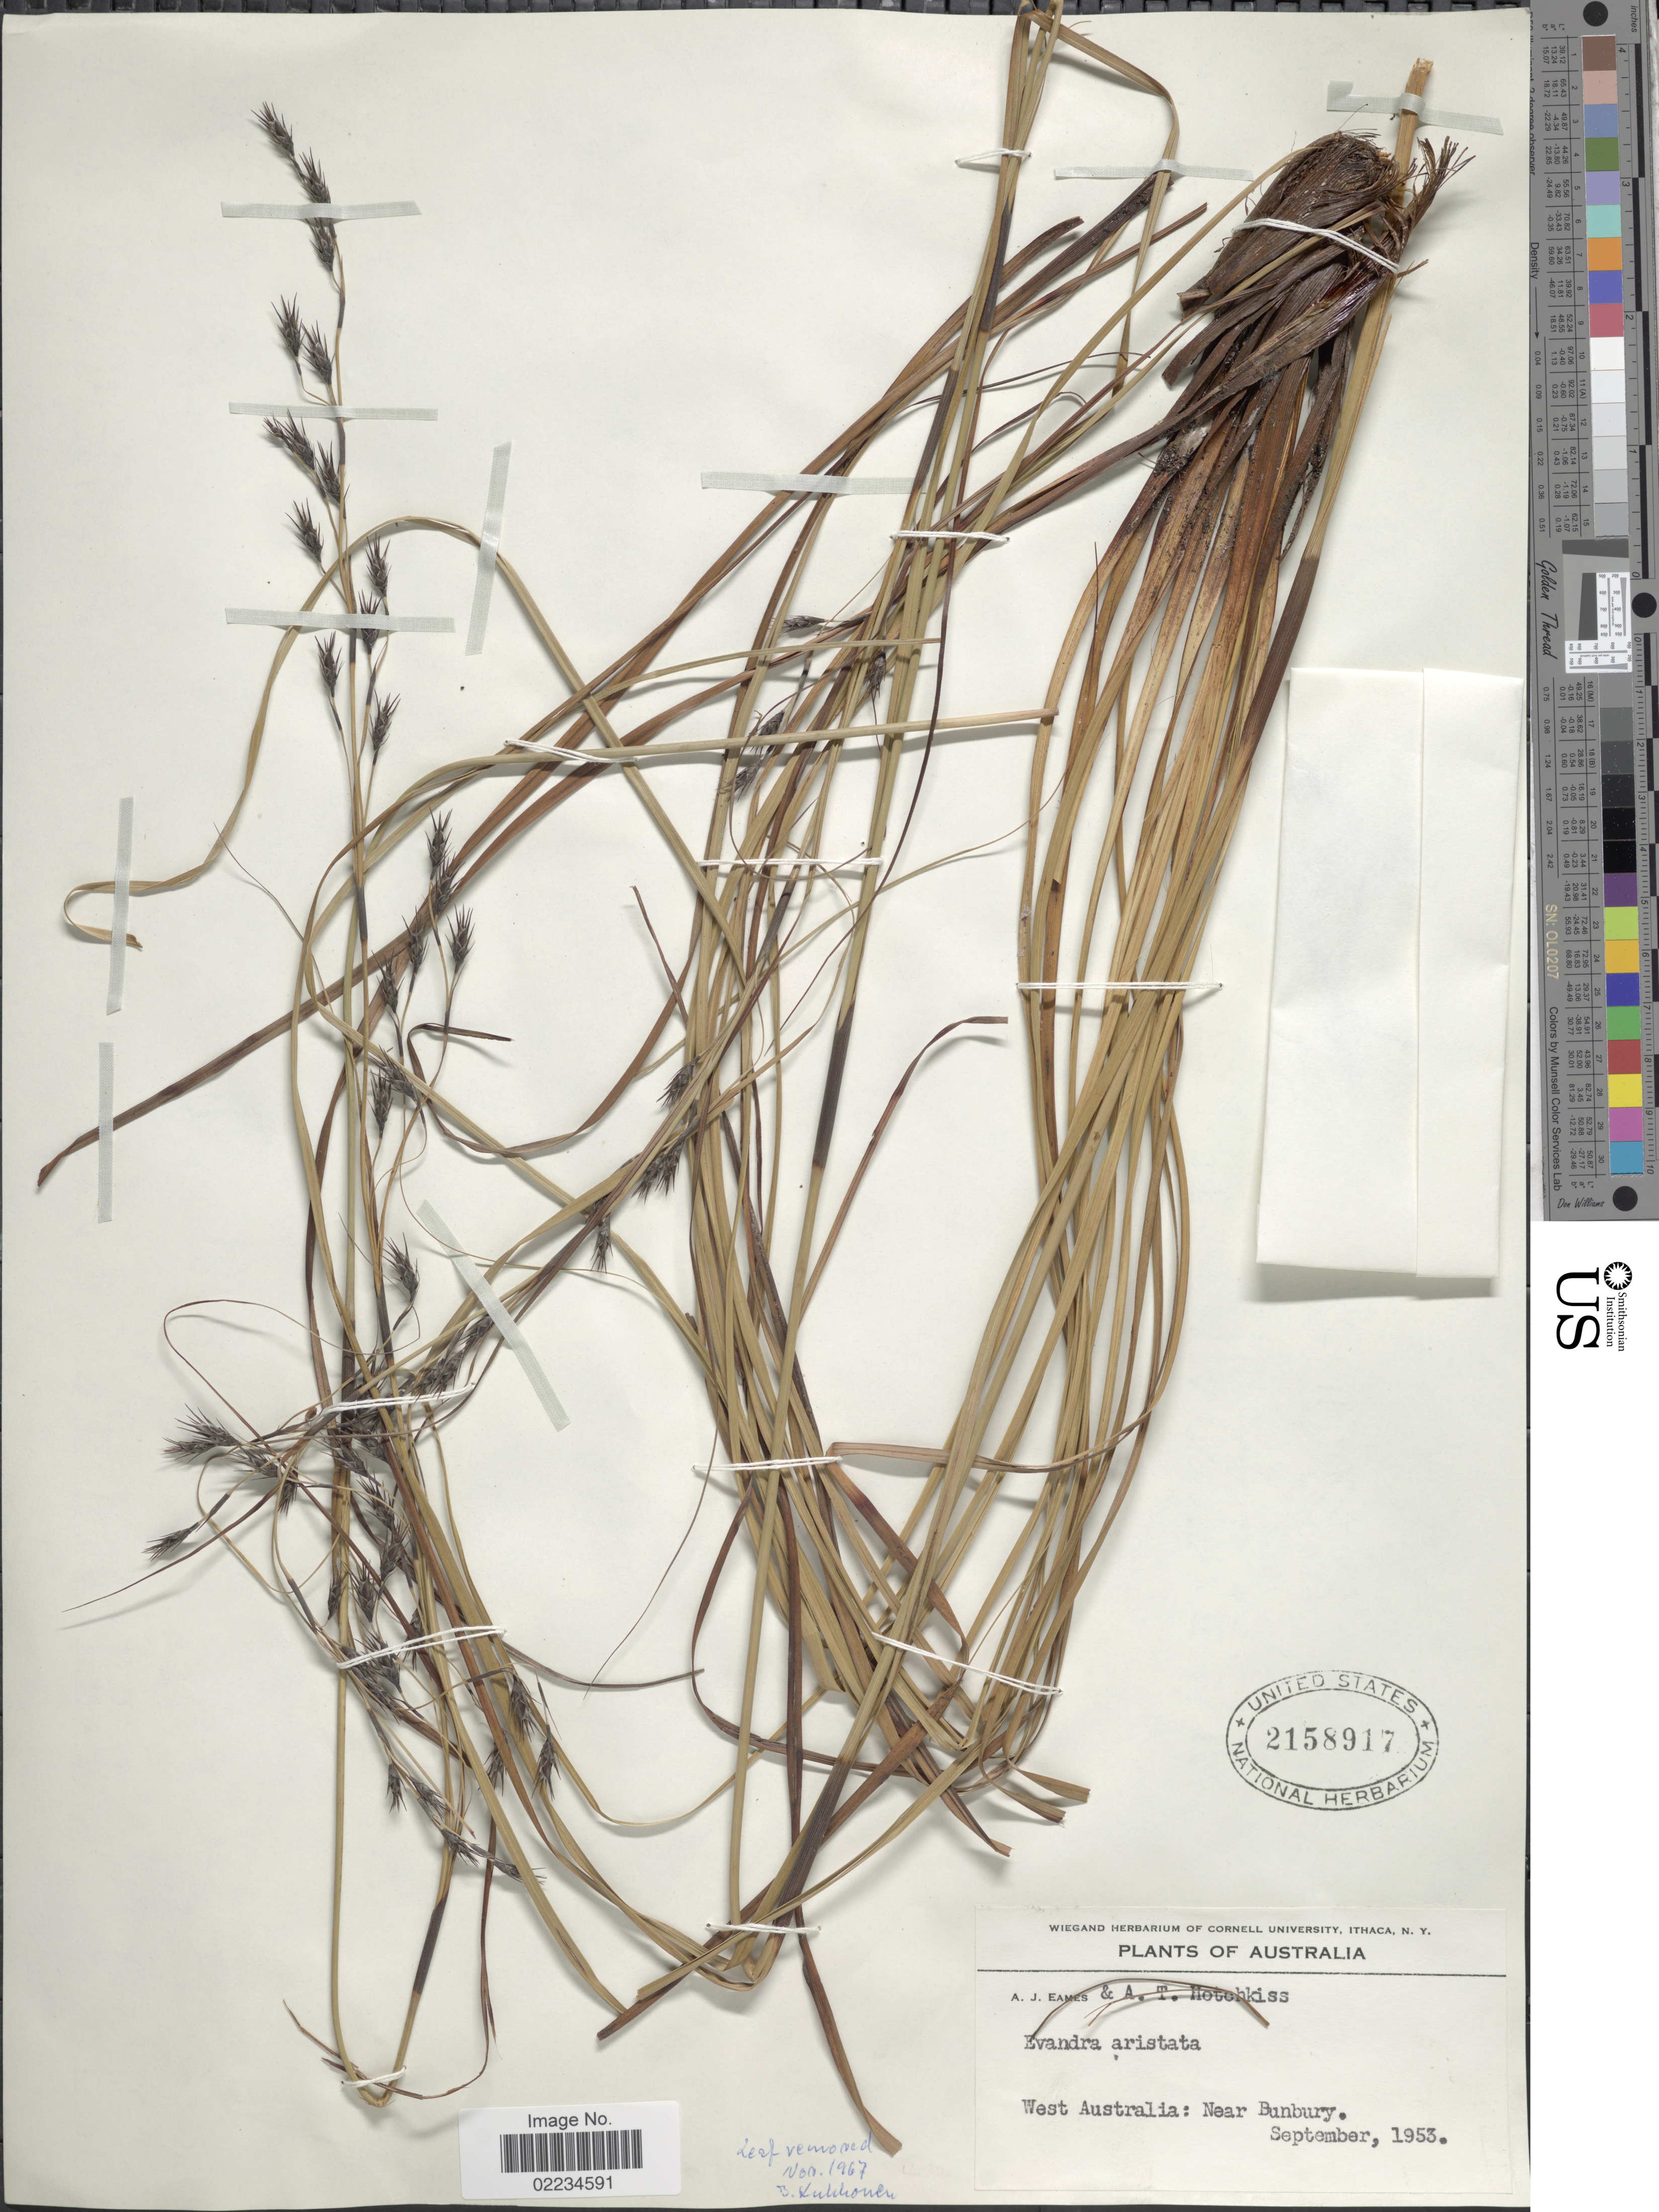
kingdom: Plantae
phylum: Tracheophyta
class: Liliopsida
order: Poales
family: Cyperaceae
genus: Evandra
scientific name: Evandra aristata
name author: R. Br.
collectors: A. J. Eames & A. Hotchkiss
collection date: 1953-09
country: Australia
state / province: Western Australia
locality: Near Bunbury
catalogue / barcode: US 2158917